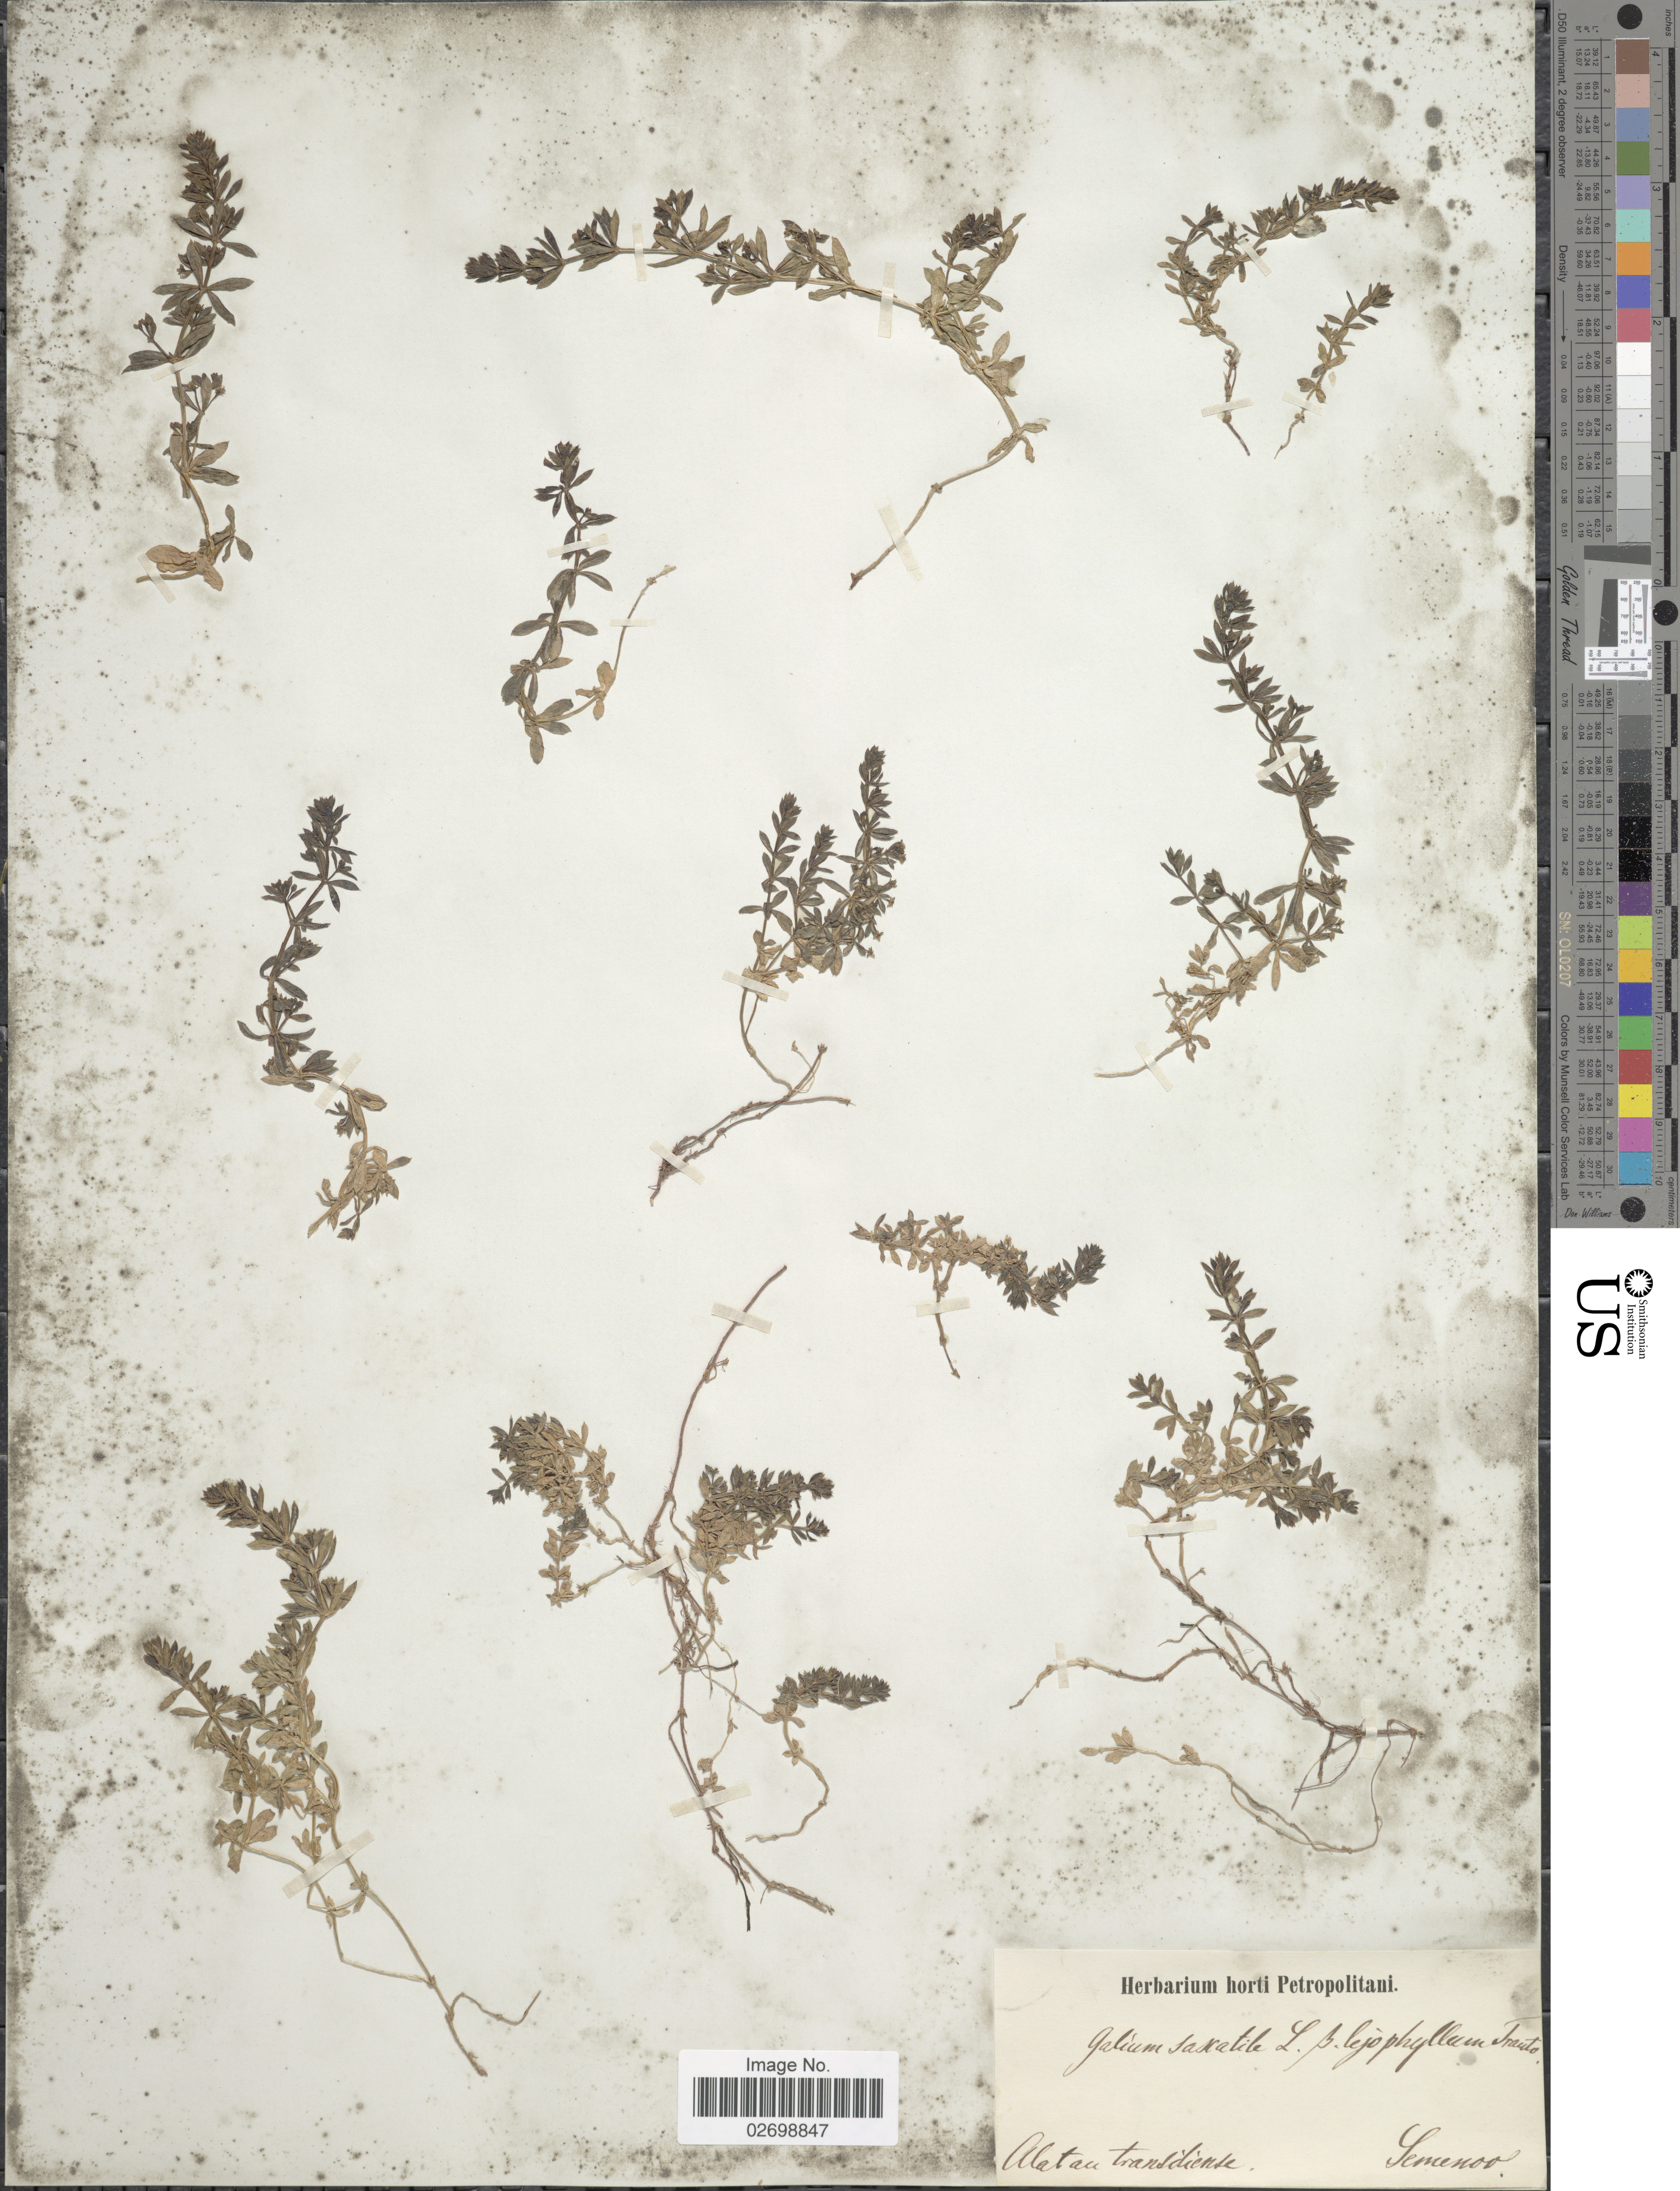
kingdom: Plantae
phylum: Tracheophyta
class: Magnoliopsida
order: Gentianales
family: Rubiaceae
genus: Galium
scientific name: Galium saxatile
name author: L.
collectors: -- Semenov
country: Kazakhstan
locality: Alatau transiliense